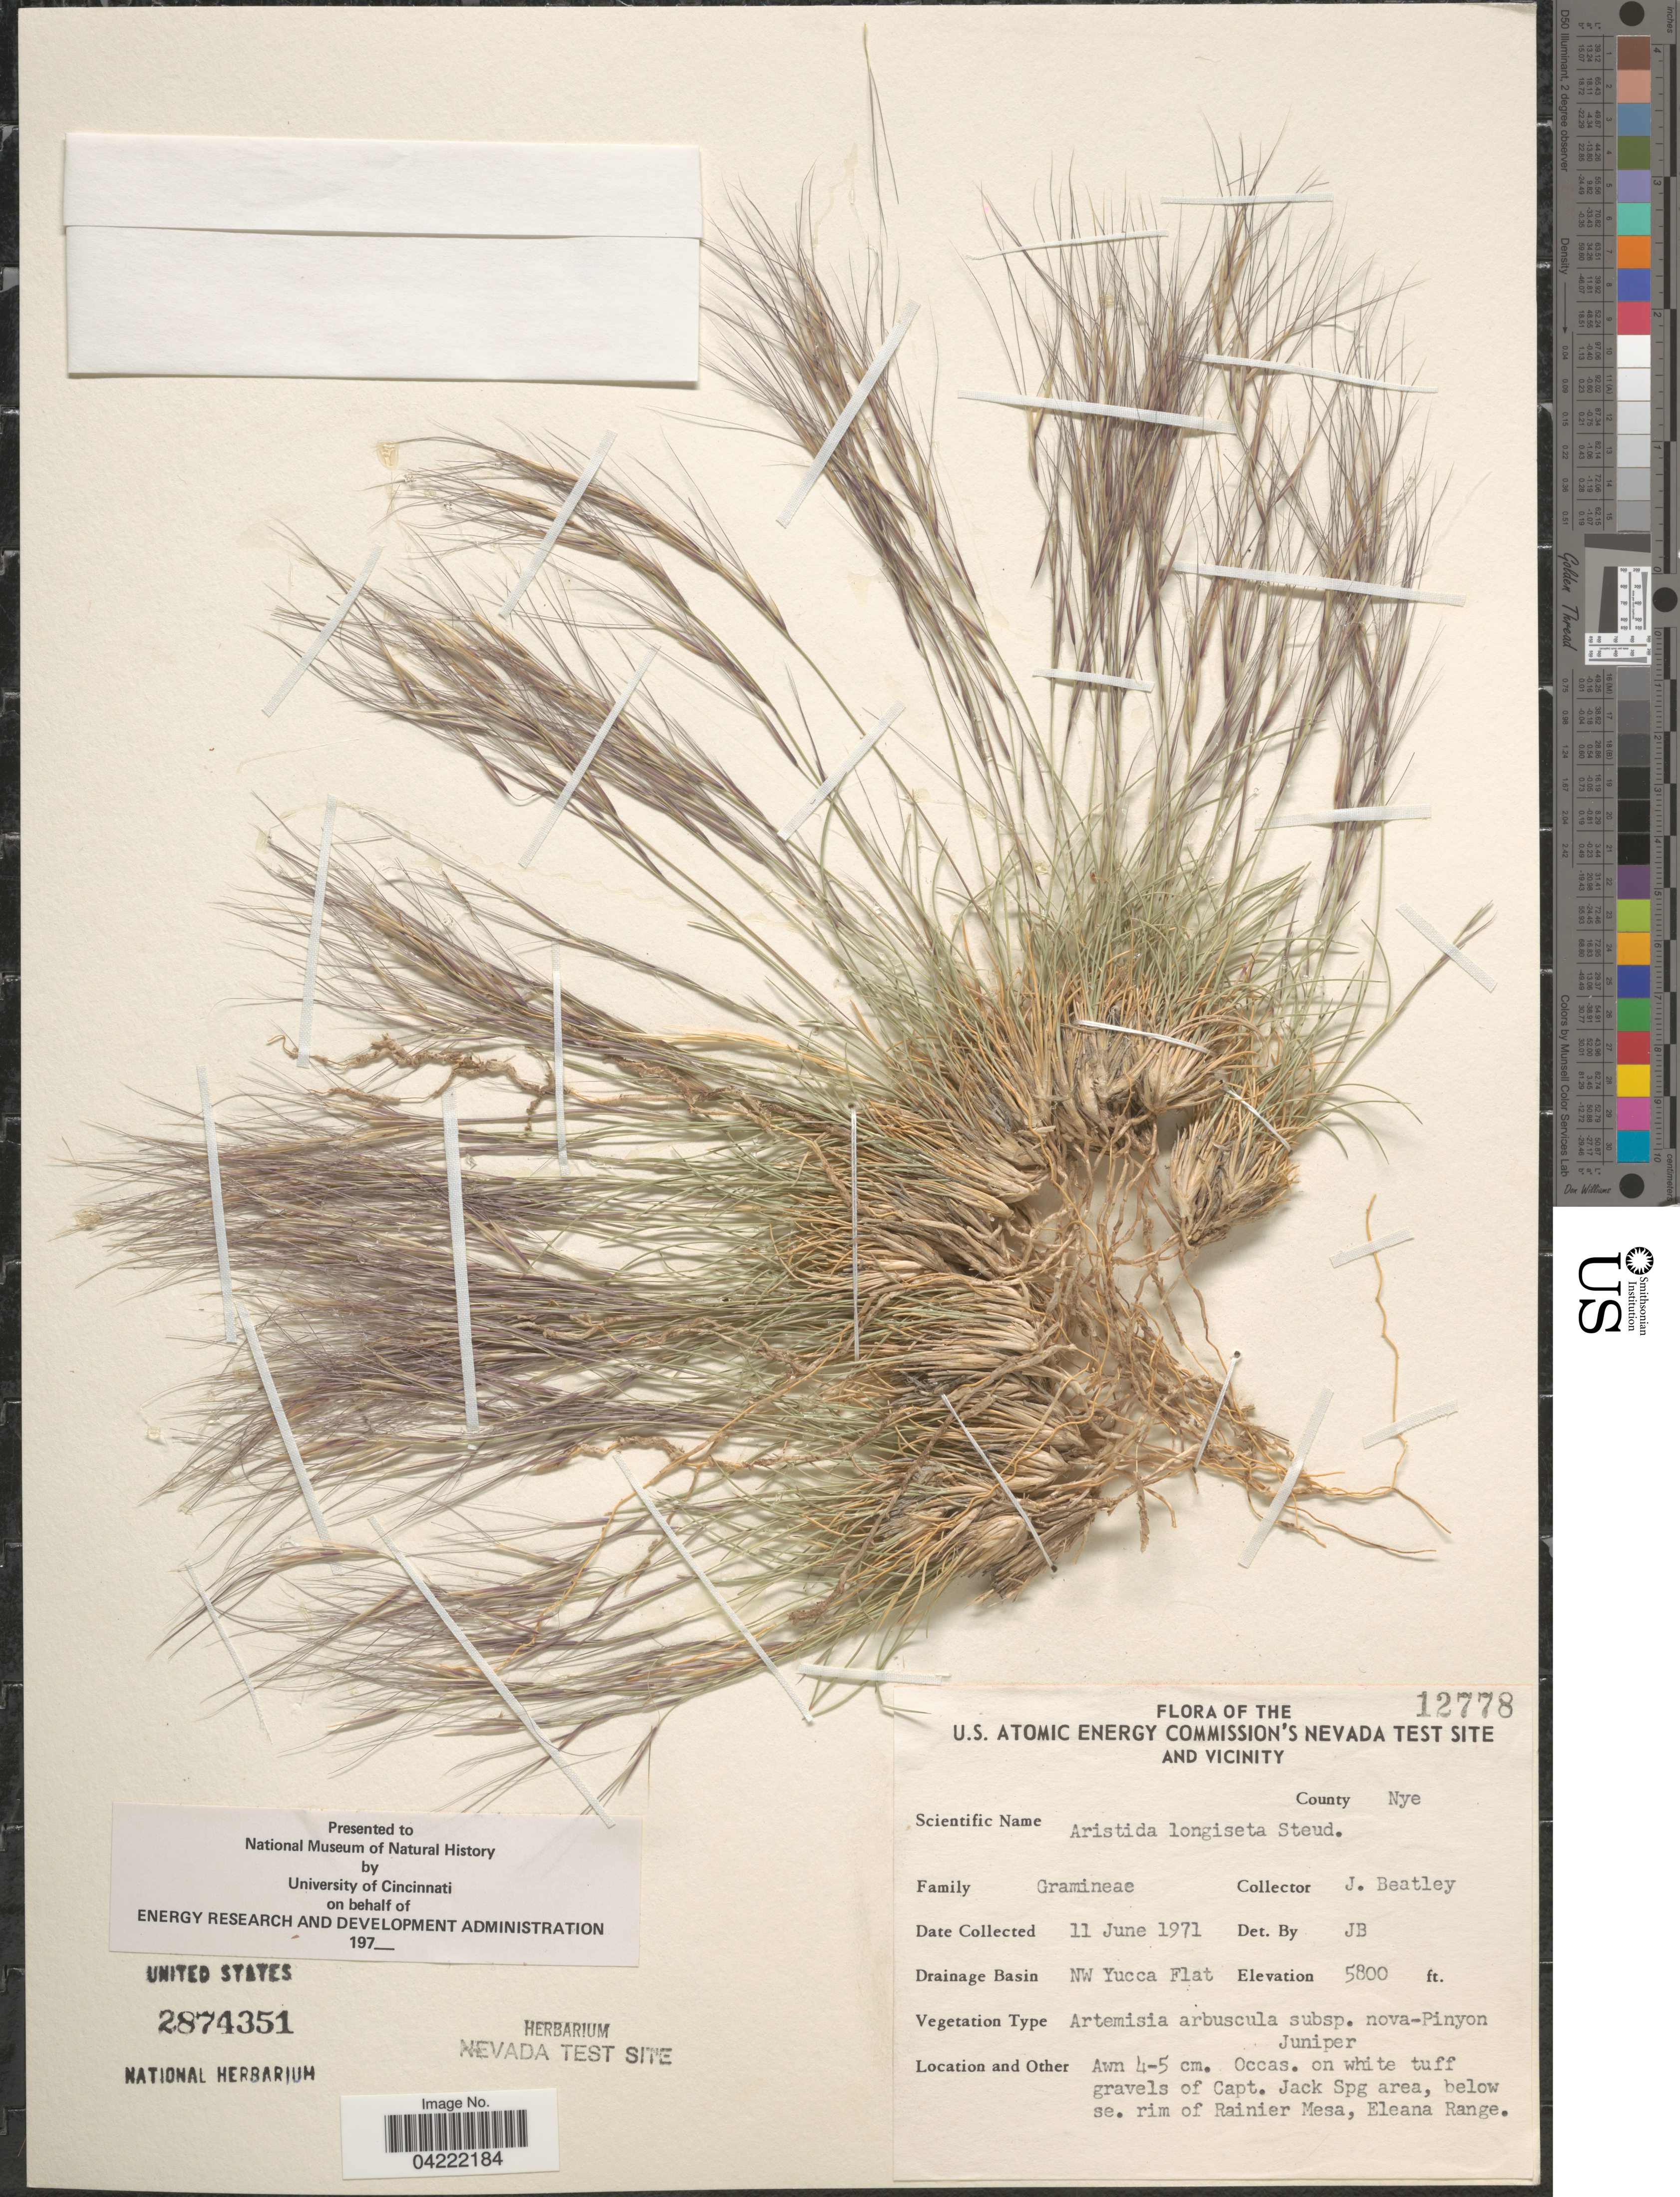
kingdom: Plantae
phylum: Tracheophyta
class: Liliopsida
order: Poales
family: Poaceae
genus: Aristida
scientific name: Aristida purpurea var. longiseta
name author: (Steud.) Vasey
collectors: J. C. Beatley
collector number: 12778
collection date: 1971-06-11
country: United States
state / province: Nevada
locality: U.S. Atomic Energy Commission's Nevada Test Site And Vicinity. County Nye. Drainage Basin NW Yucca Flat. Occas. on white tuff gravels of Capt. Jack Spg area, below se. rim of Rainier mesa, Eleana Range.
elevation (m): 1768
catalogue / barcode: US 2874351